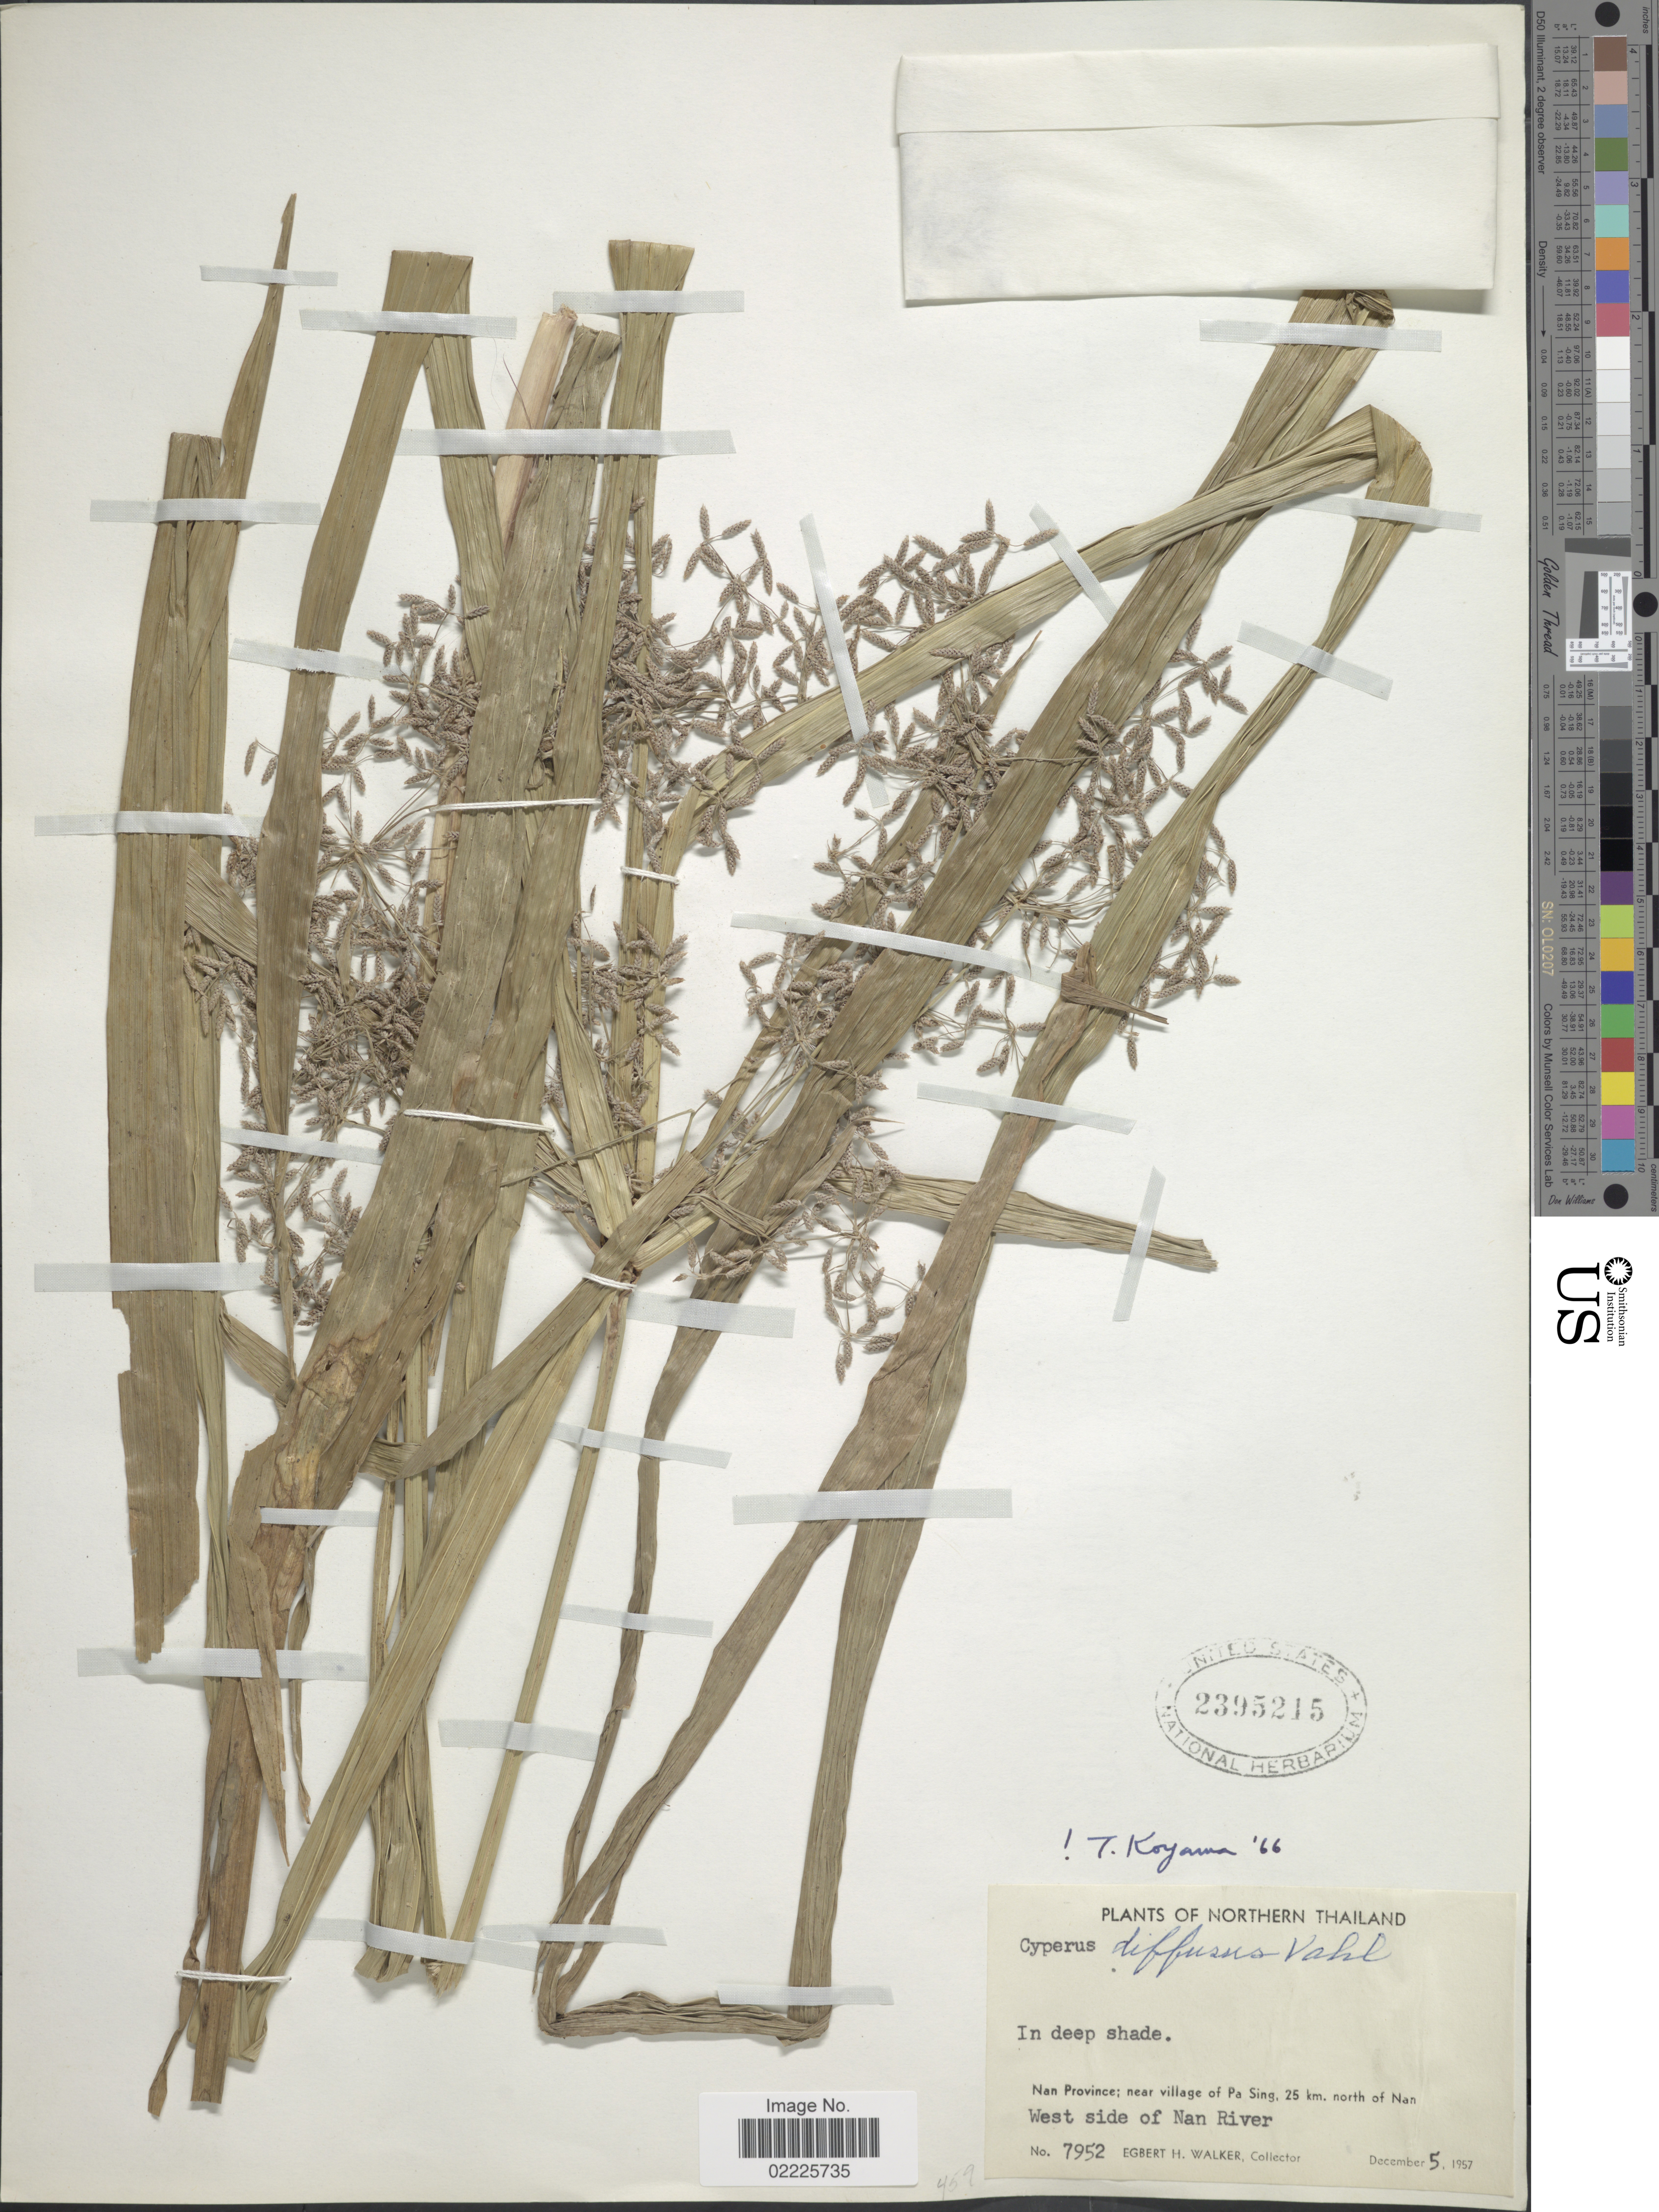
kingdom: Plantae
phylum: Tracheophyta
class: Liliopsida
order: Poales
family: Cyperaceae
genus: Cyperus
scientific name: Cyperus diffusus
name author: Vahl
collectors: E. H. Walker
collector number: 7952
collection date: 1957-12-05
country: Thailand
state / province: Nan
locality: In deep shade, near village of Pa Sing, 25 km. north of Nan, West side of Nan River.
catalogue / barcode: US 2395215